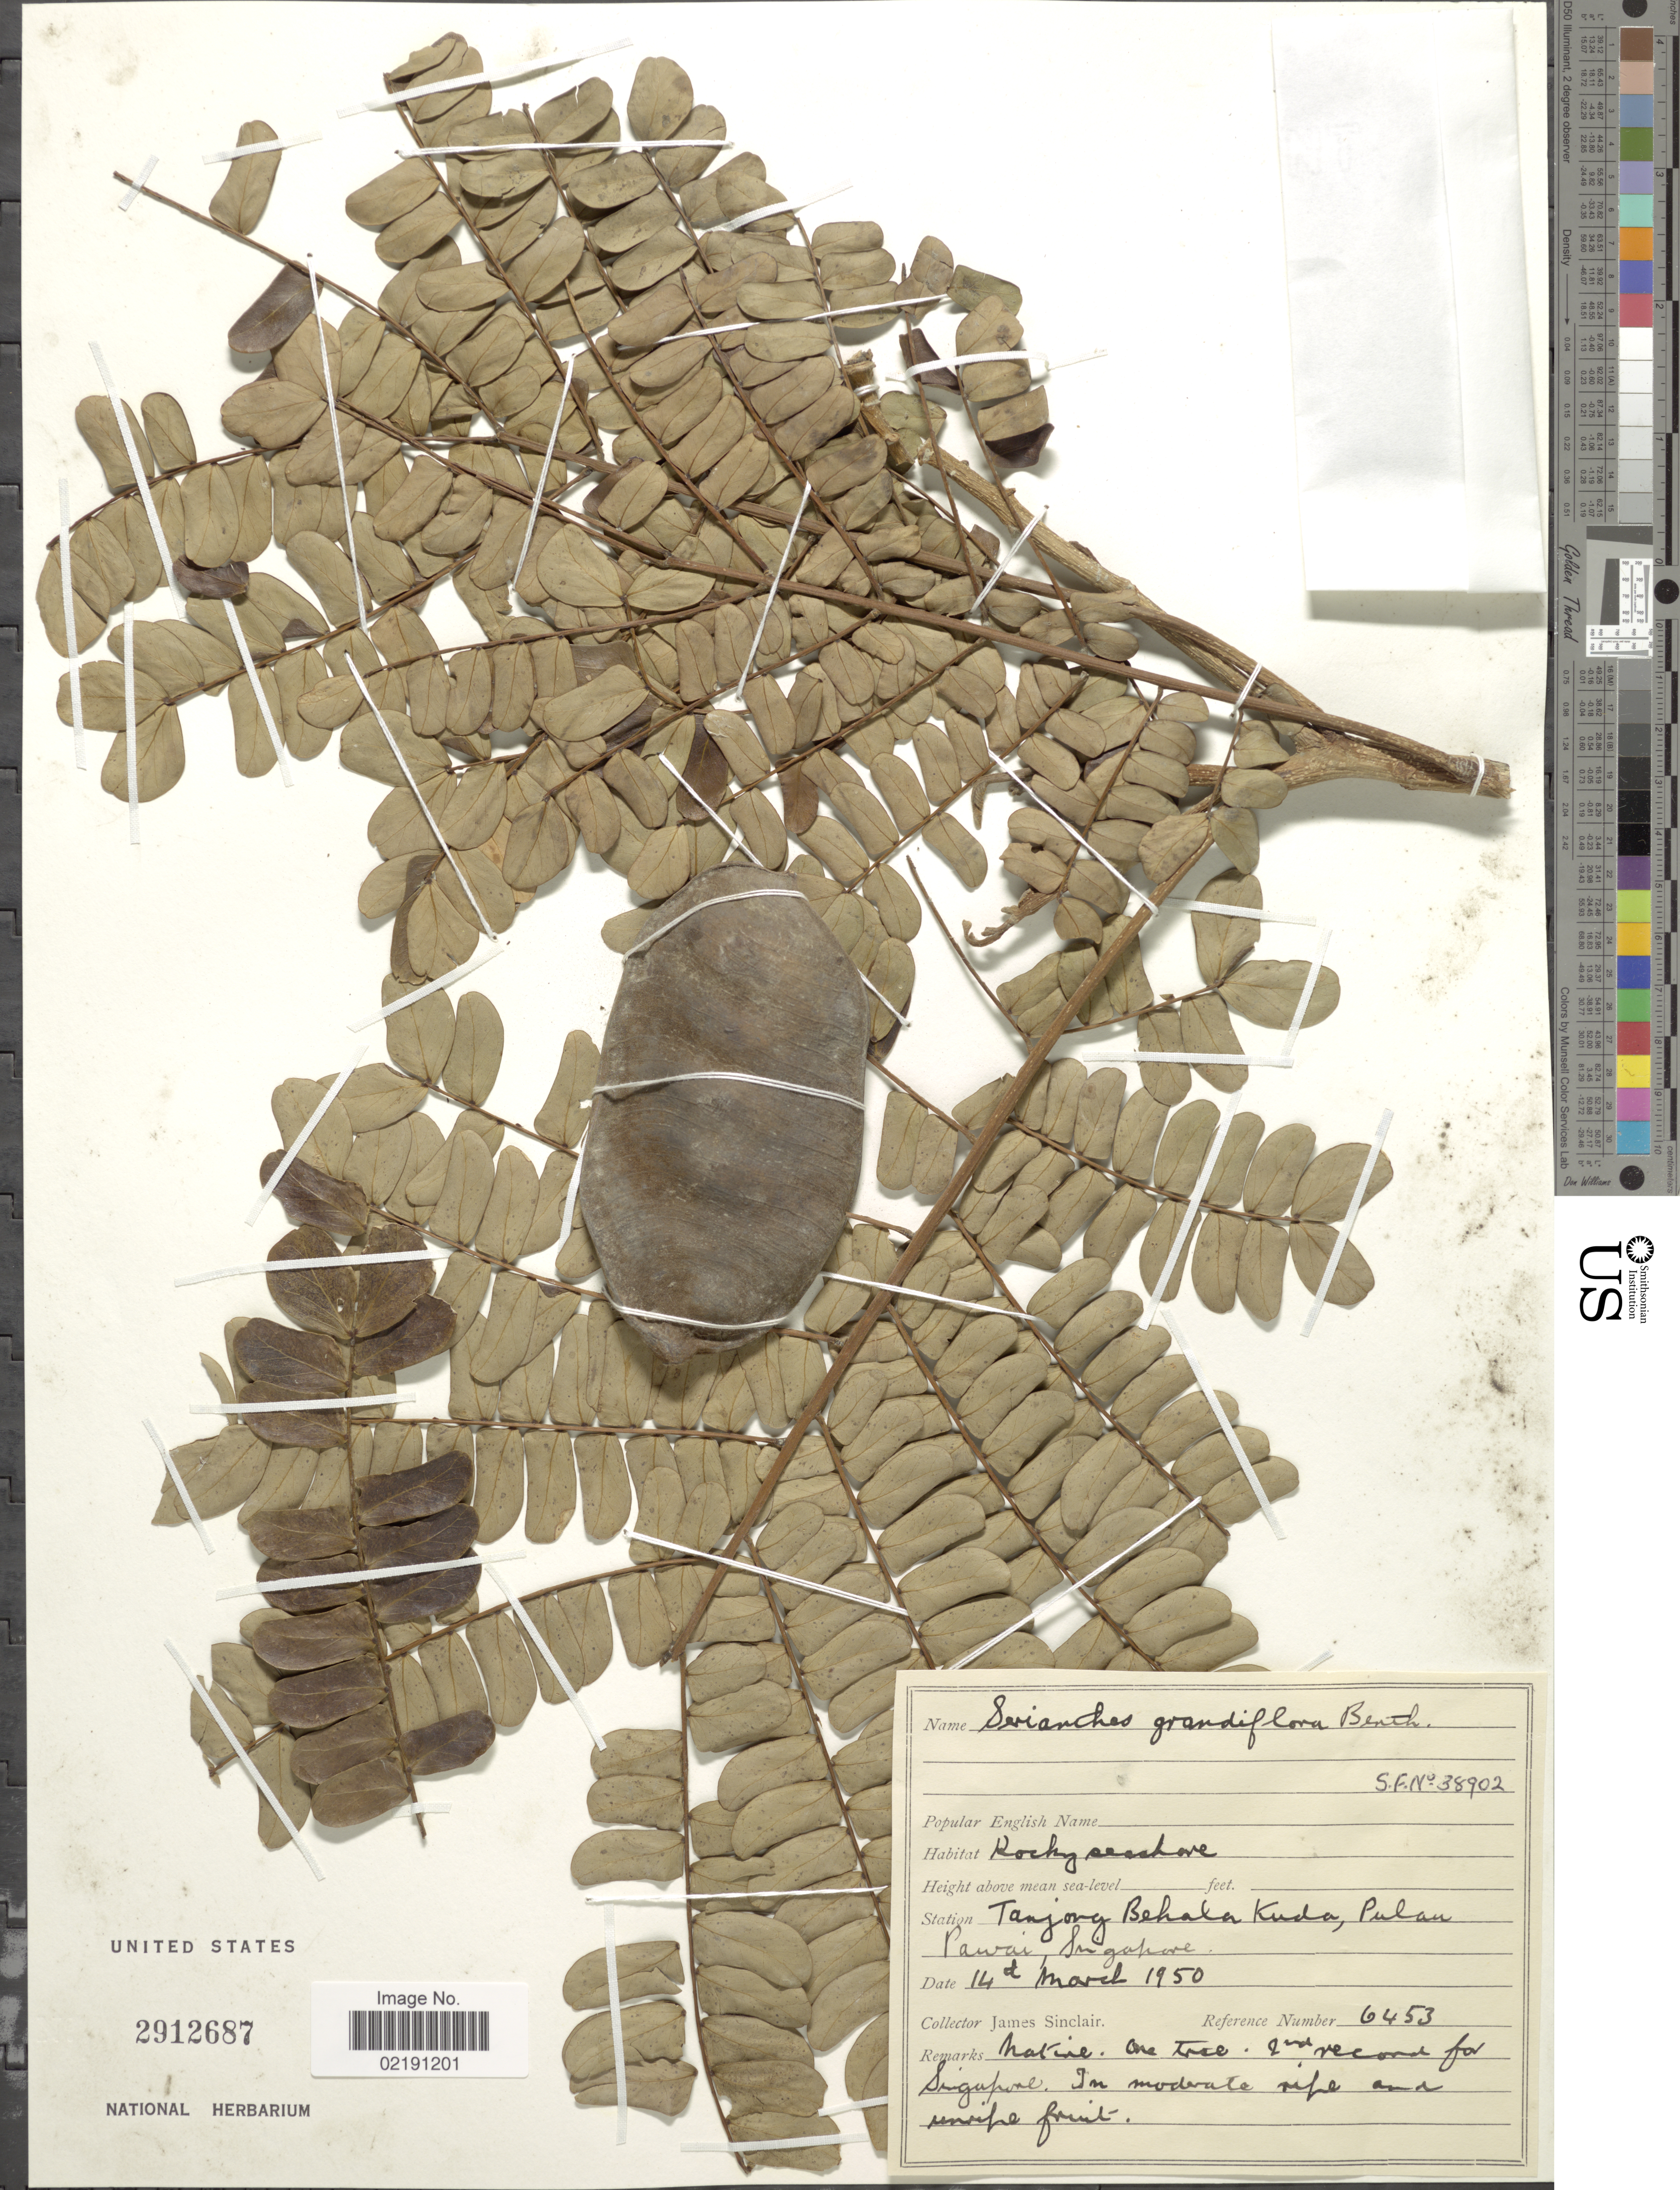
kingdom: Plantae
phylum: Tracheophyta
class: Magnoliopsida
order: Fabales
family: Fabaceae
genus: Serianthes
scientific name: Serianthes grandiflora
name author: Benth.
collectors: J. Sinclair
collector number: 6453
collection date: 1950-03-14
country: Singapore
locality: Tanjong Behala Kuda, Pulau. Pawai, Singapore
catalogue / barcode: US 2912687